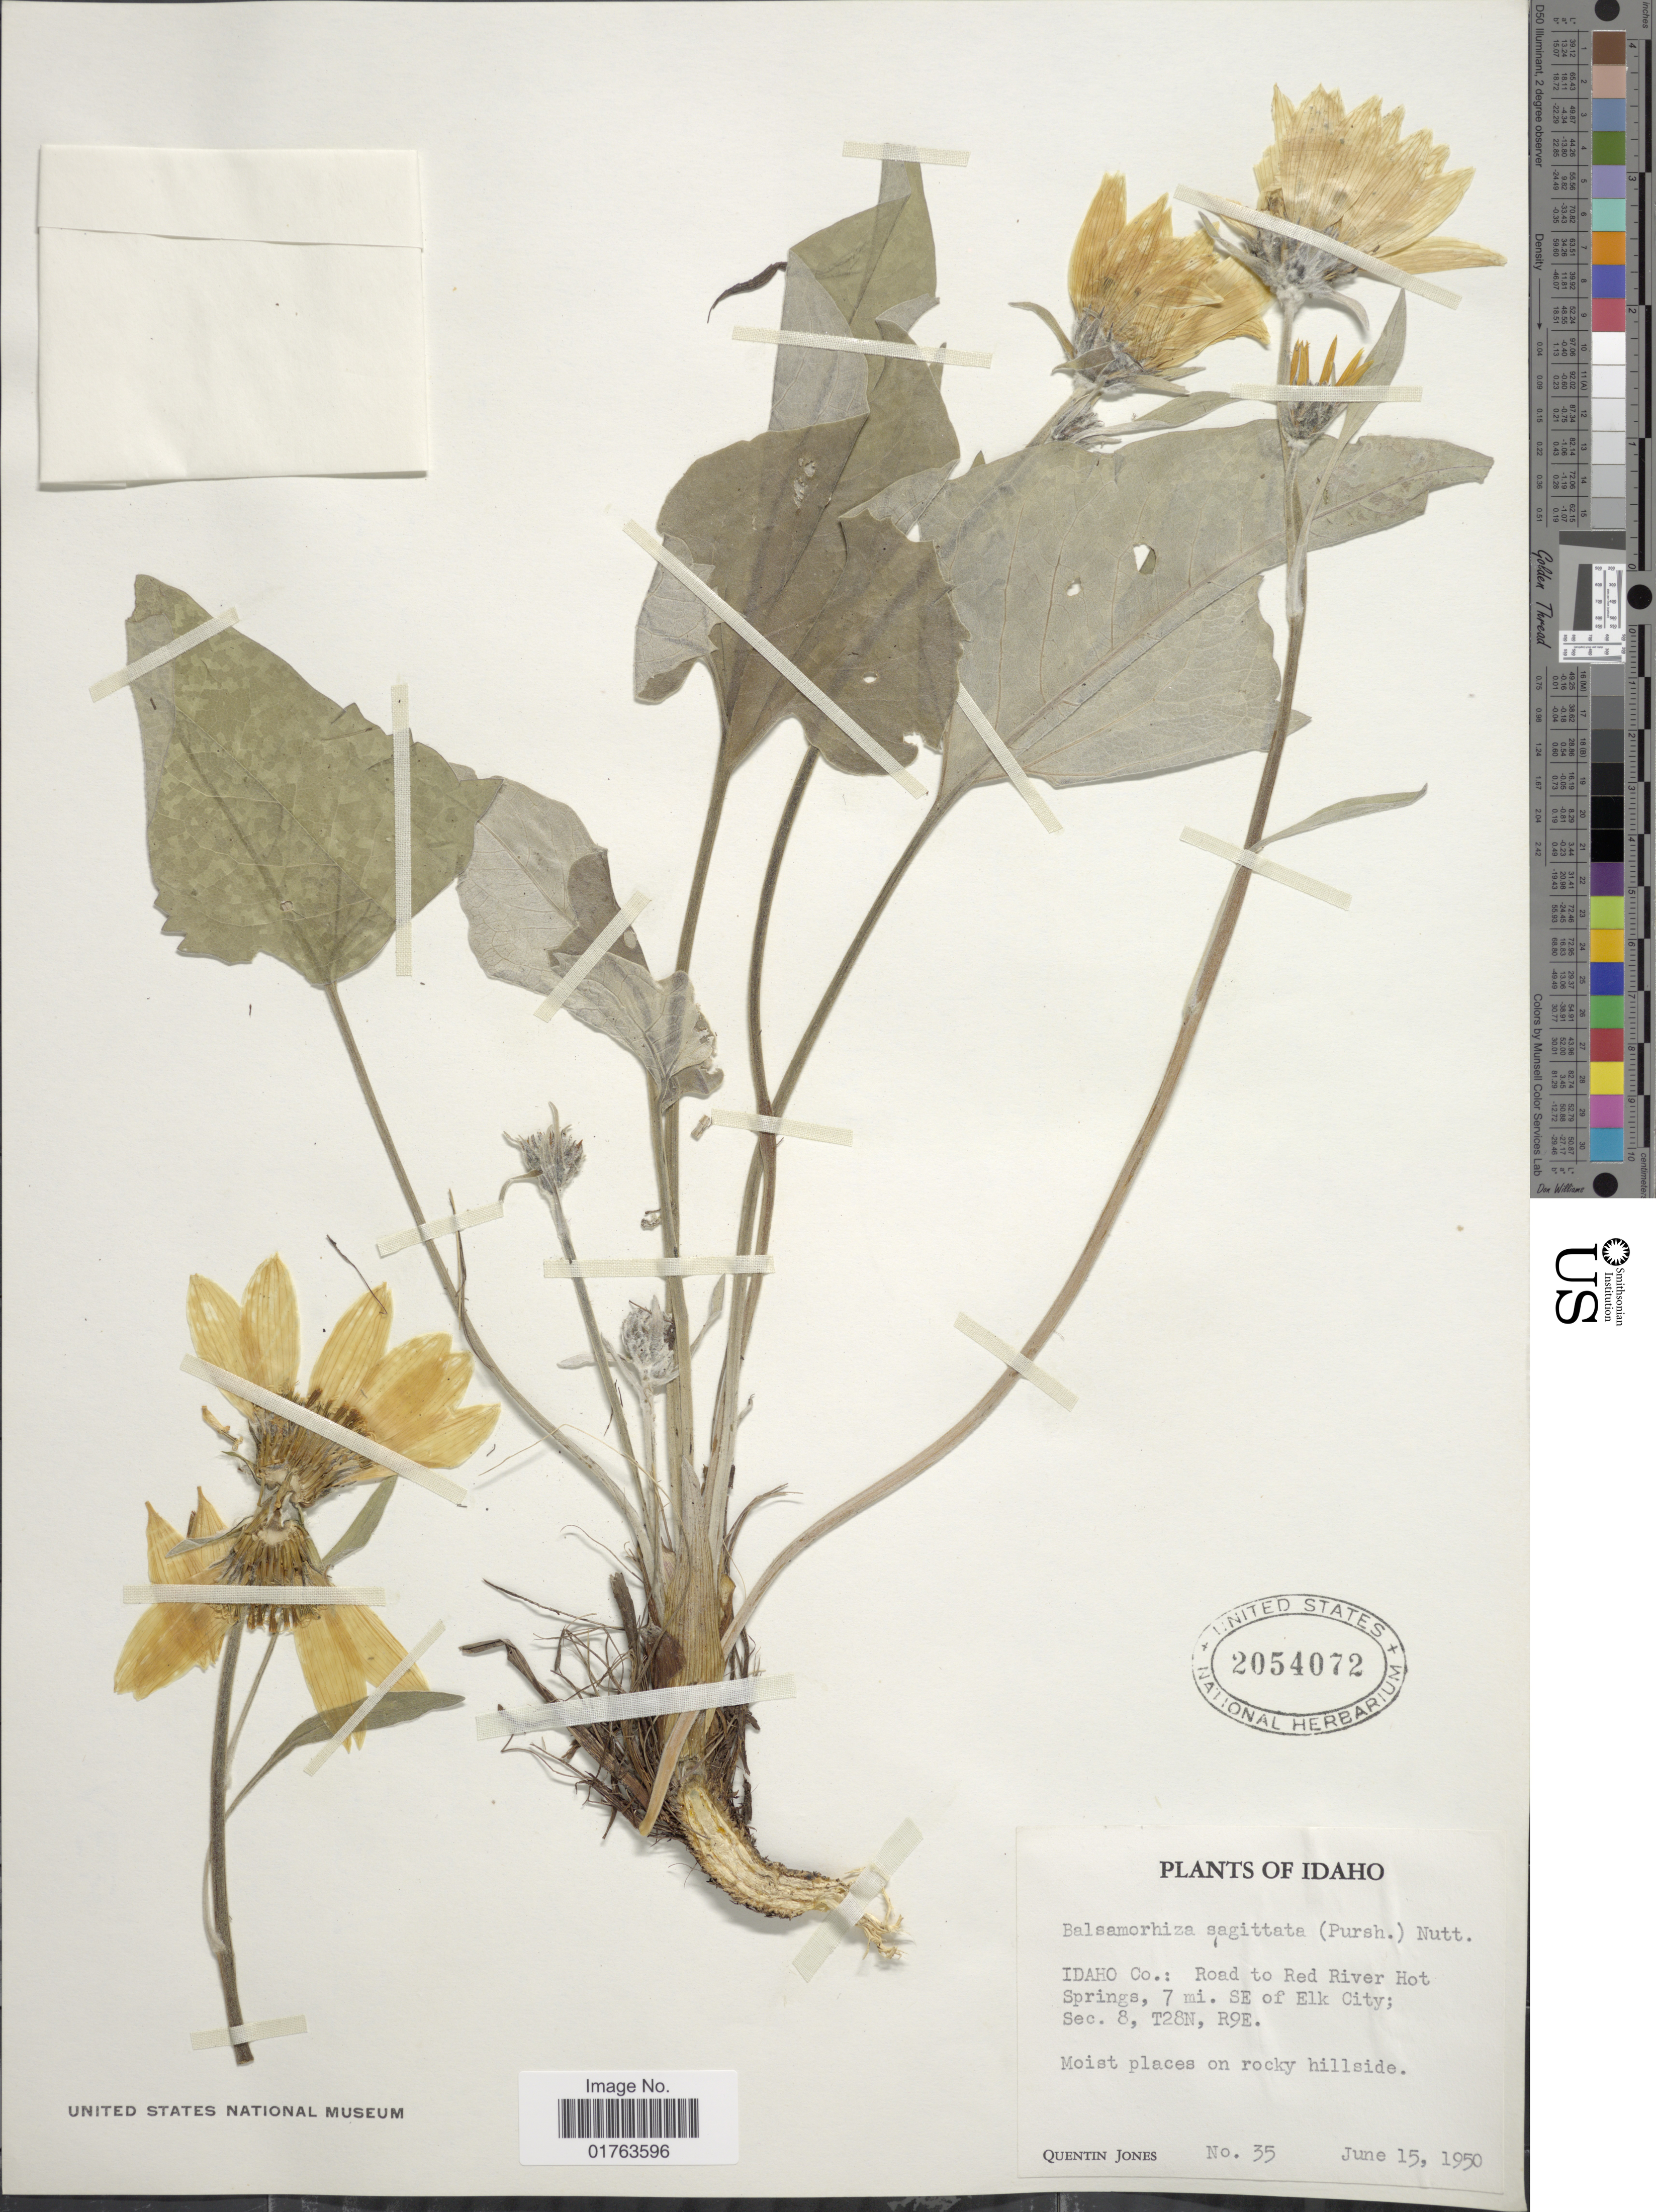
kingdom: Plantae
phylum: Tracheophyta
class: Magnoliopsida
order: Asterales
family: Asteraceae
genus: Balsamorhiza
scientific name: Balsamorhiza sagittata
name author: (Pursh) Nutt.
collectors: Q. Jones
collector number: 35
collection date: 1950-06-15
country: United States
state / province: Idaho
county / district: Idaho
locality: Road to Red River Hot Springs, 7 mi. SE of Elk City; Sec. 8, T28N, R9E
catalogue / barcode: US 2054072